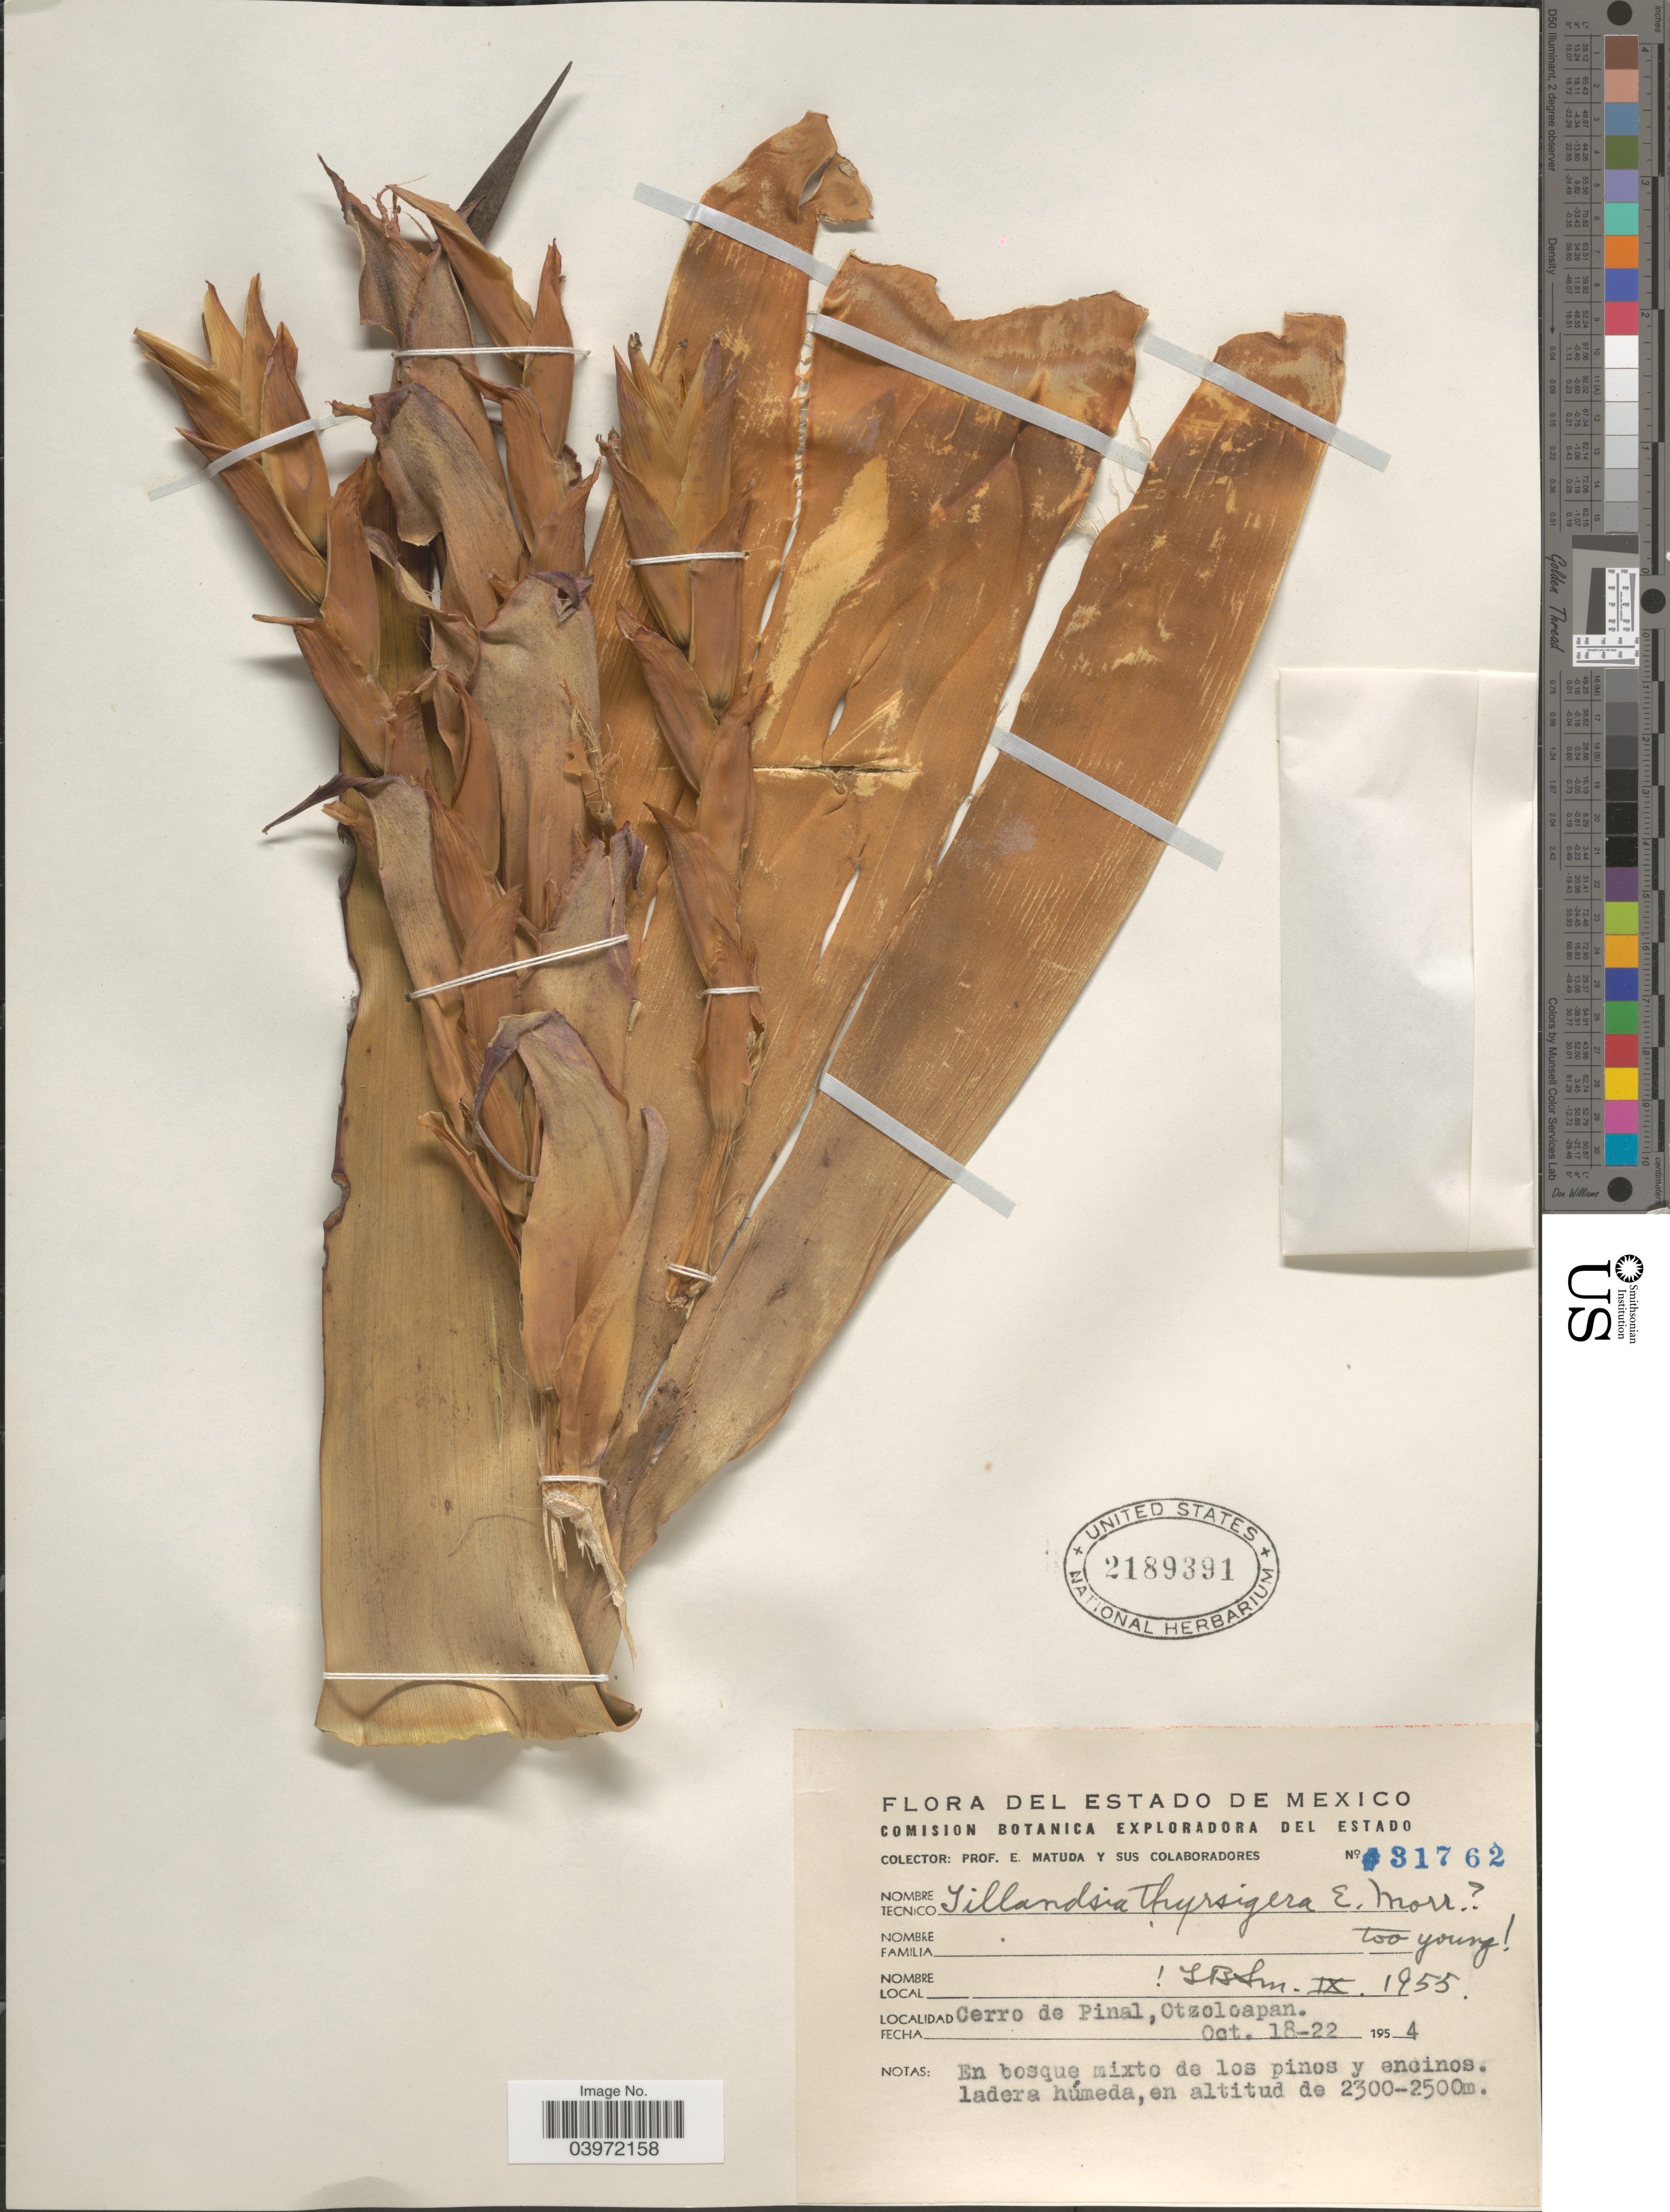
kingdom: Plantae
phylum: Tracheophyta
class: Liliopsida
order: Poales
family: Bromeliaceae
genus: Tillandsia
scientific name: Tillandsia thyrsigera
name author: É. Morren ex Baker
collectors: E. Matuda & Sus Colaboradores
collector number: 31762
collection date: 1954-10-19/1954-10-22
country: Mexico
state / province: México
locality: Cerro de Pinal, Otzoloapan.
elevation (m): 2300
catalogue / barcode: US 2189391